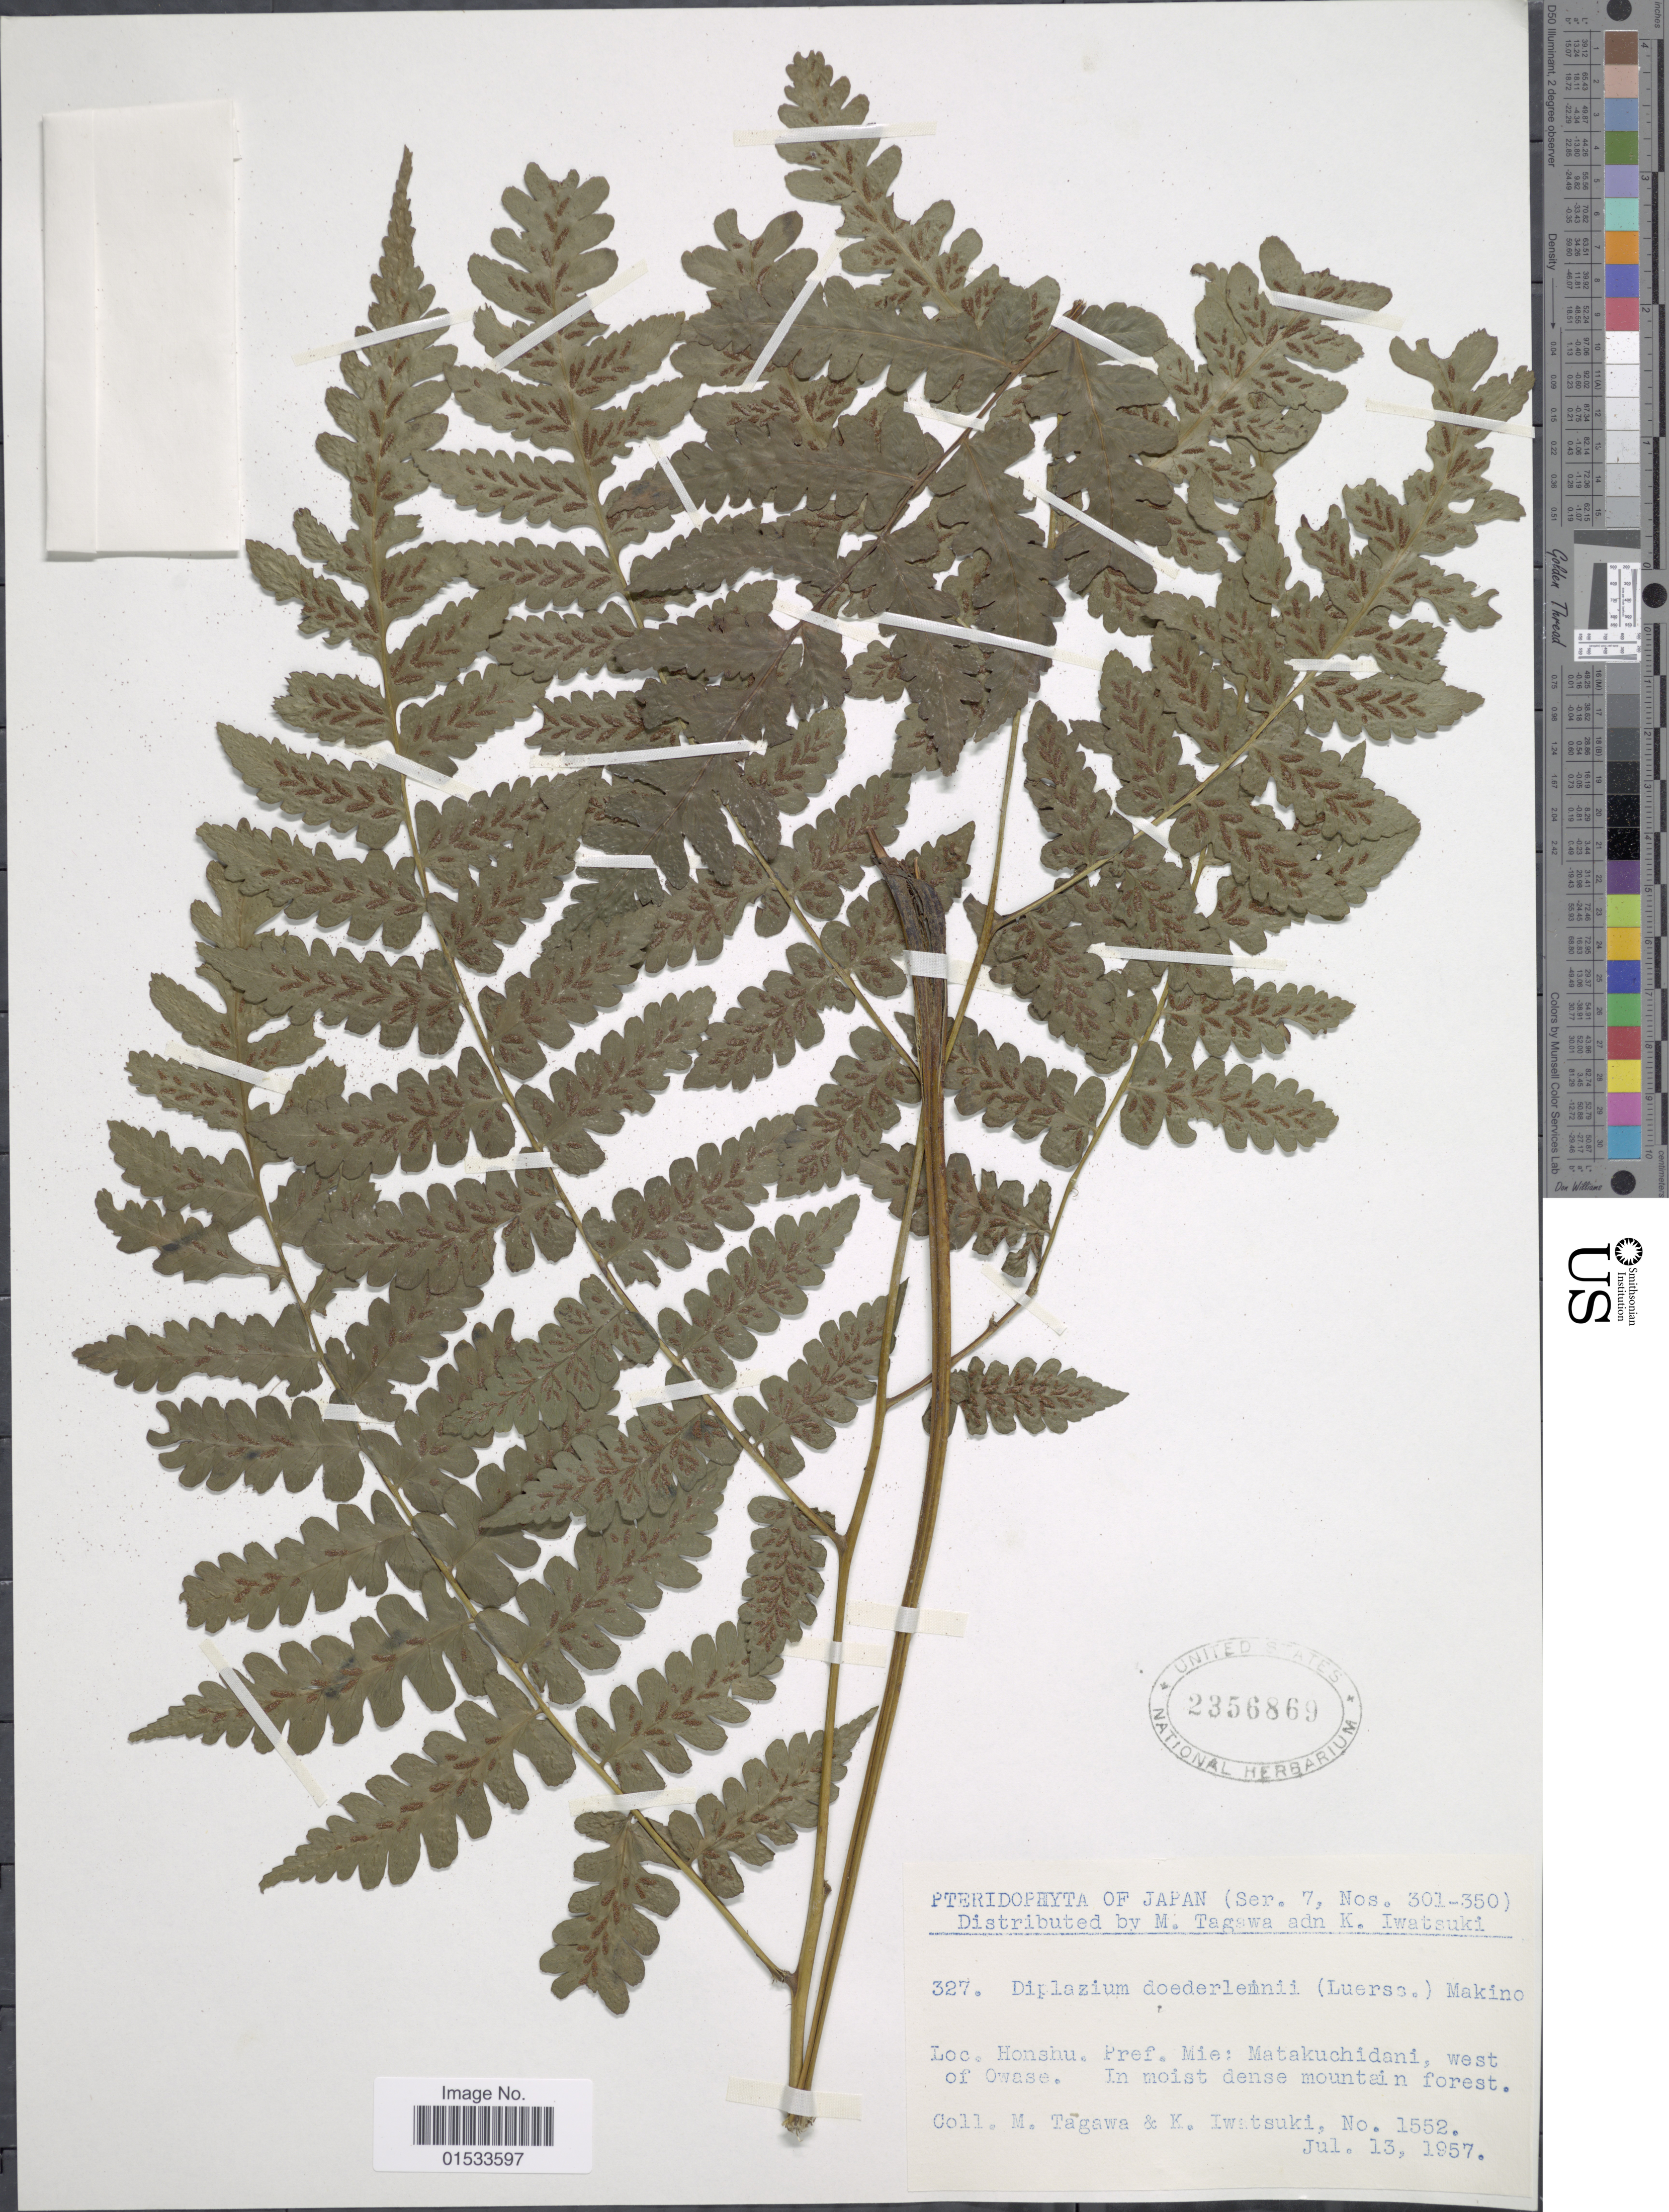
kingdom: Plantae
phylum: Tracheophyta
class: Polypodiopsida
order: Polypodiales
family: Athyriaceae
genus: Diplazium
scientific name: Diplazium doederleinii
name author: (Luerss.) Makino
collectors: M. Tagawa & K. Iwatsuki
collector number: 1552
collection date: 1957-07-13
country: Japan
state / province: Mie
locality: Honshu, Matakuchidani, west of Owase.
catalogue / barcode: US 2356869